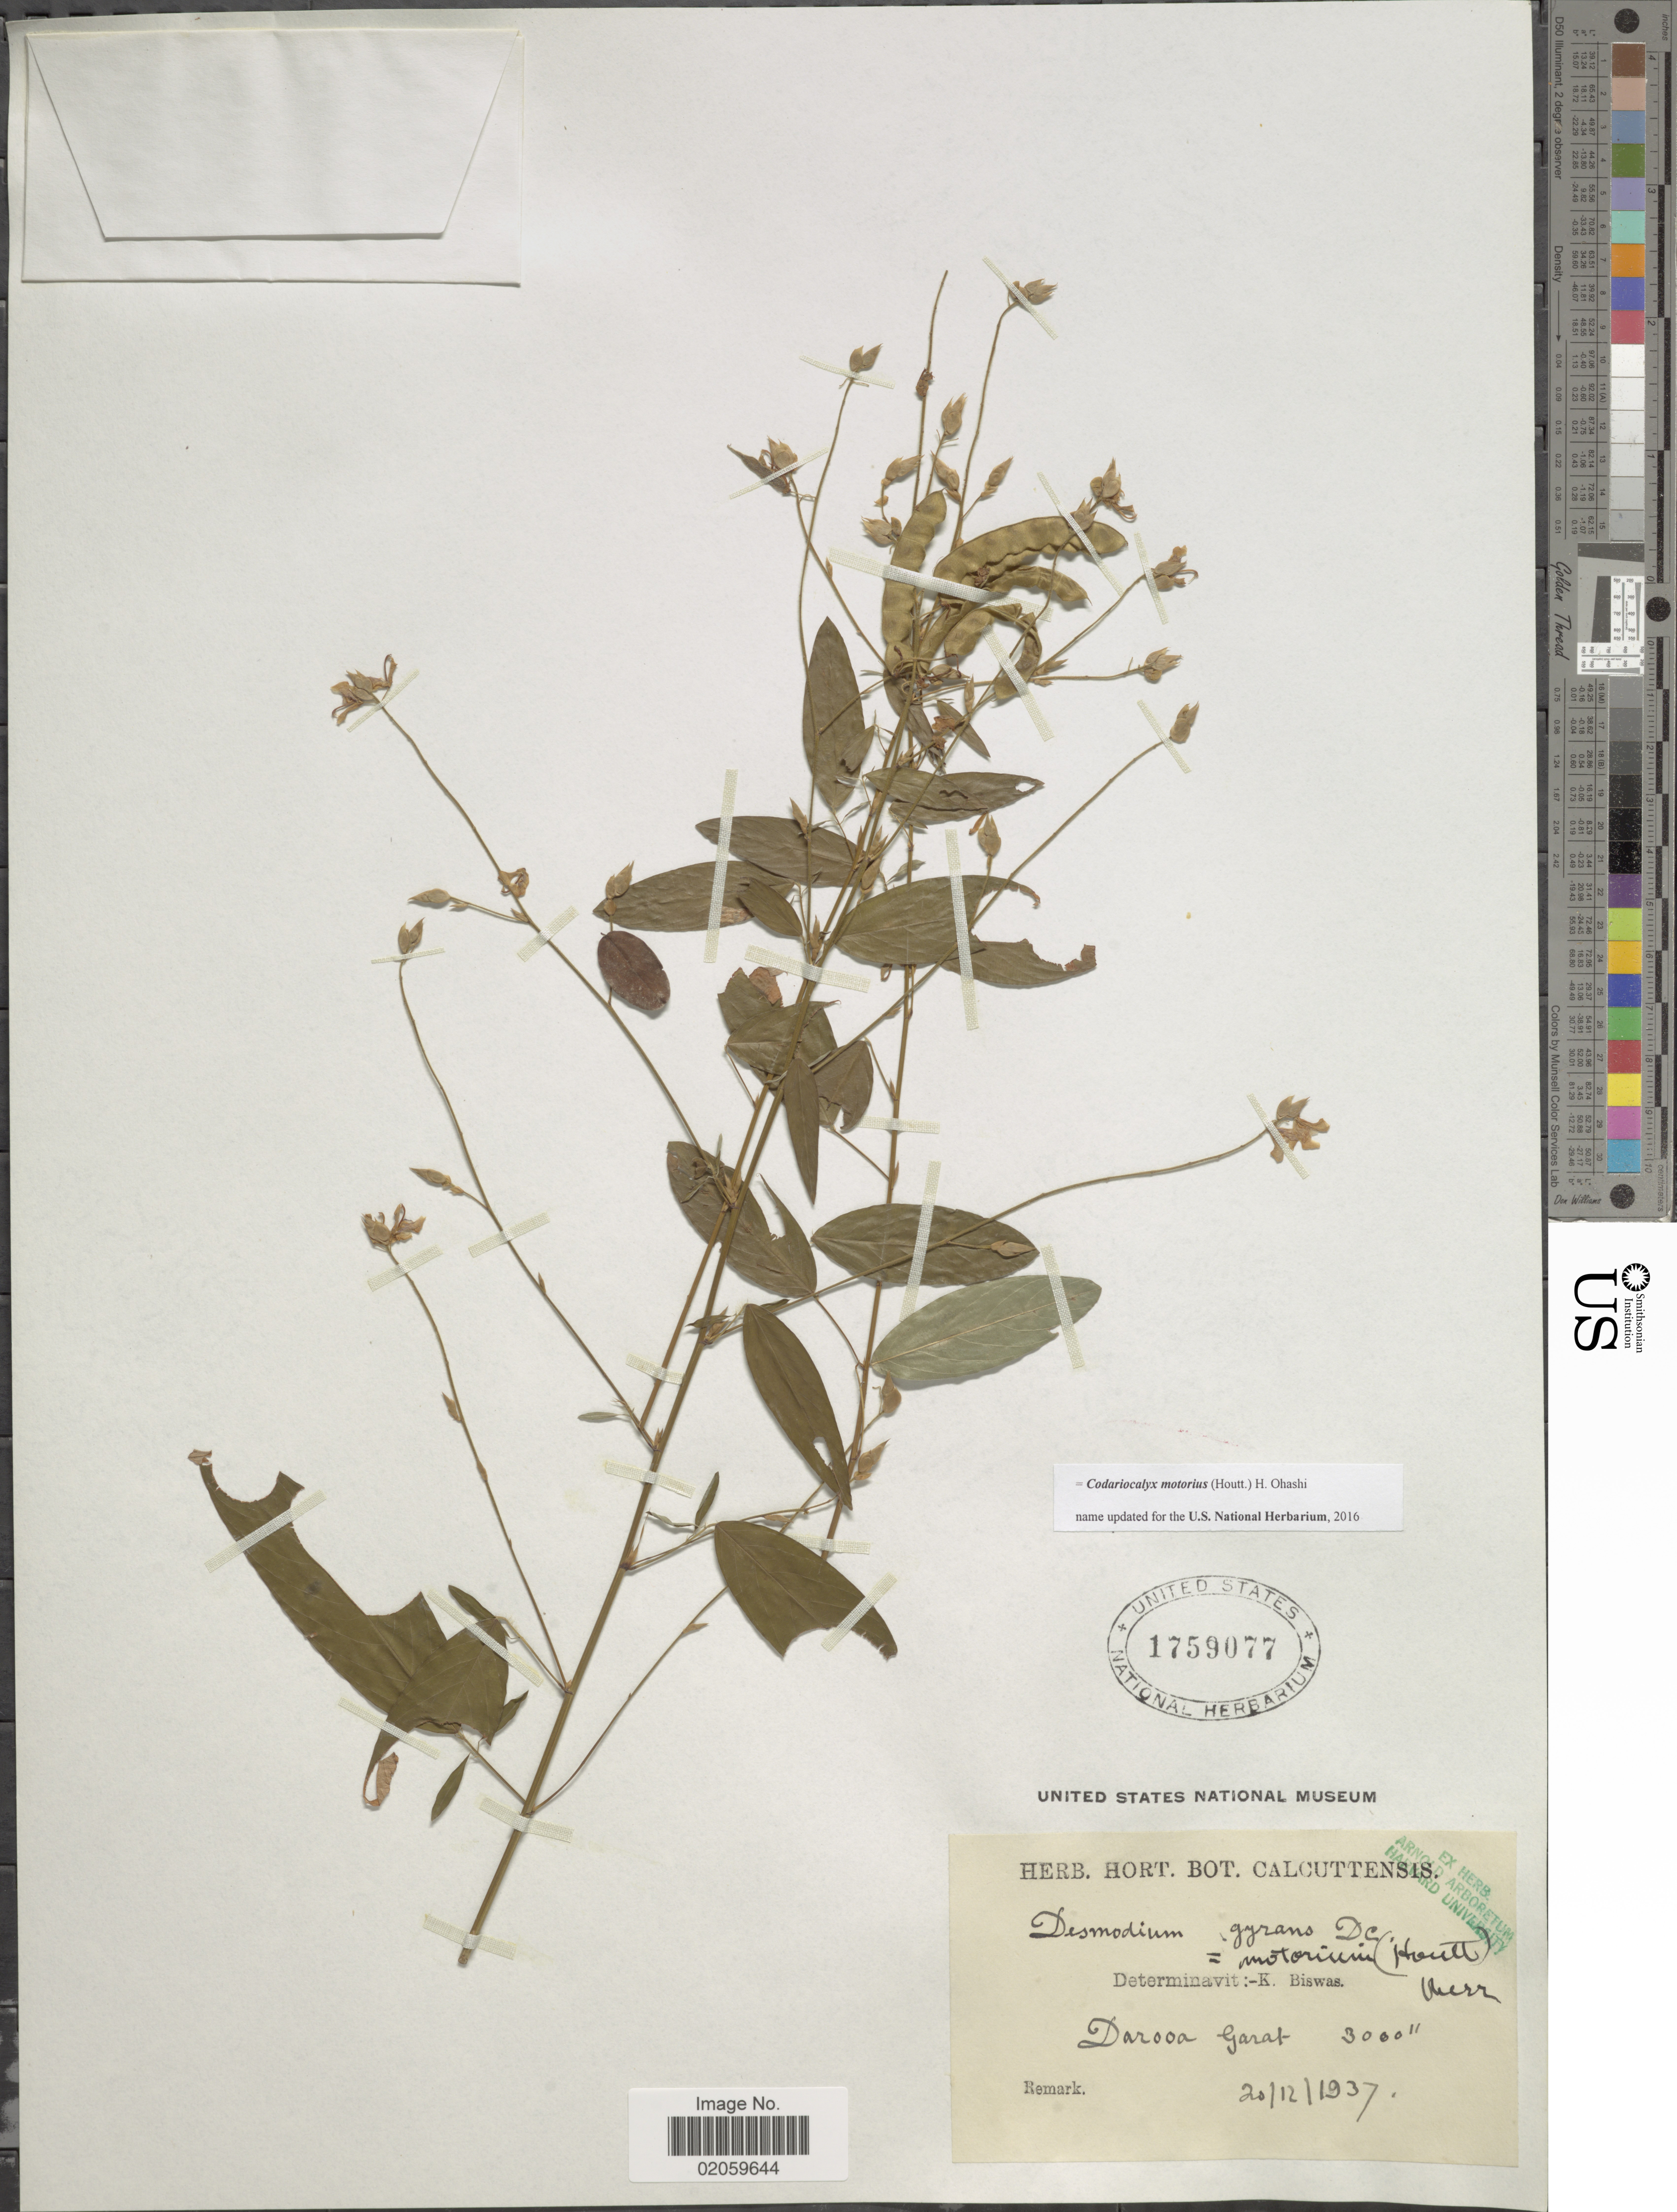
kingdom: Plantae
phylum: Tracheophyta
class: Magnoliopsida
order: Fabales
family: Fabaceae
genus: Codariocalyx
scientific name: Codariocalyx motorius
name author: (Houtt.) H. Ohashi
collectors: ex Herb. Hort. Bot. Calcuttensis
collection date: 1937-12-20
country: India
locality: Darooa Garat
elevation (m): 914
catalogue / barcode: US 1759077